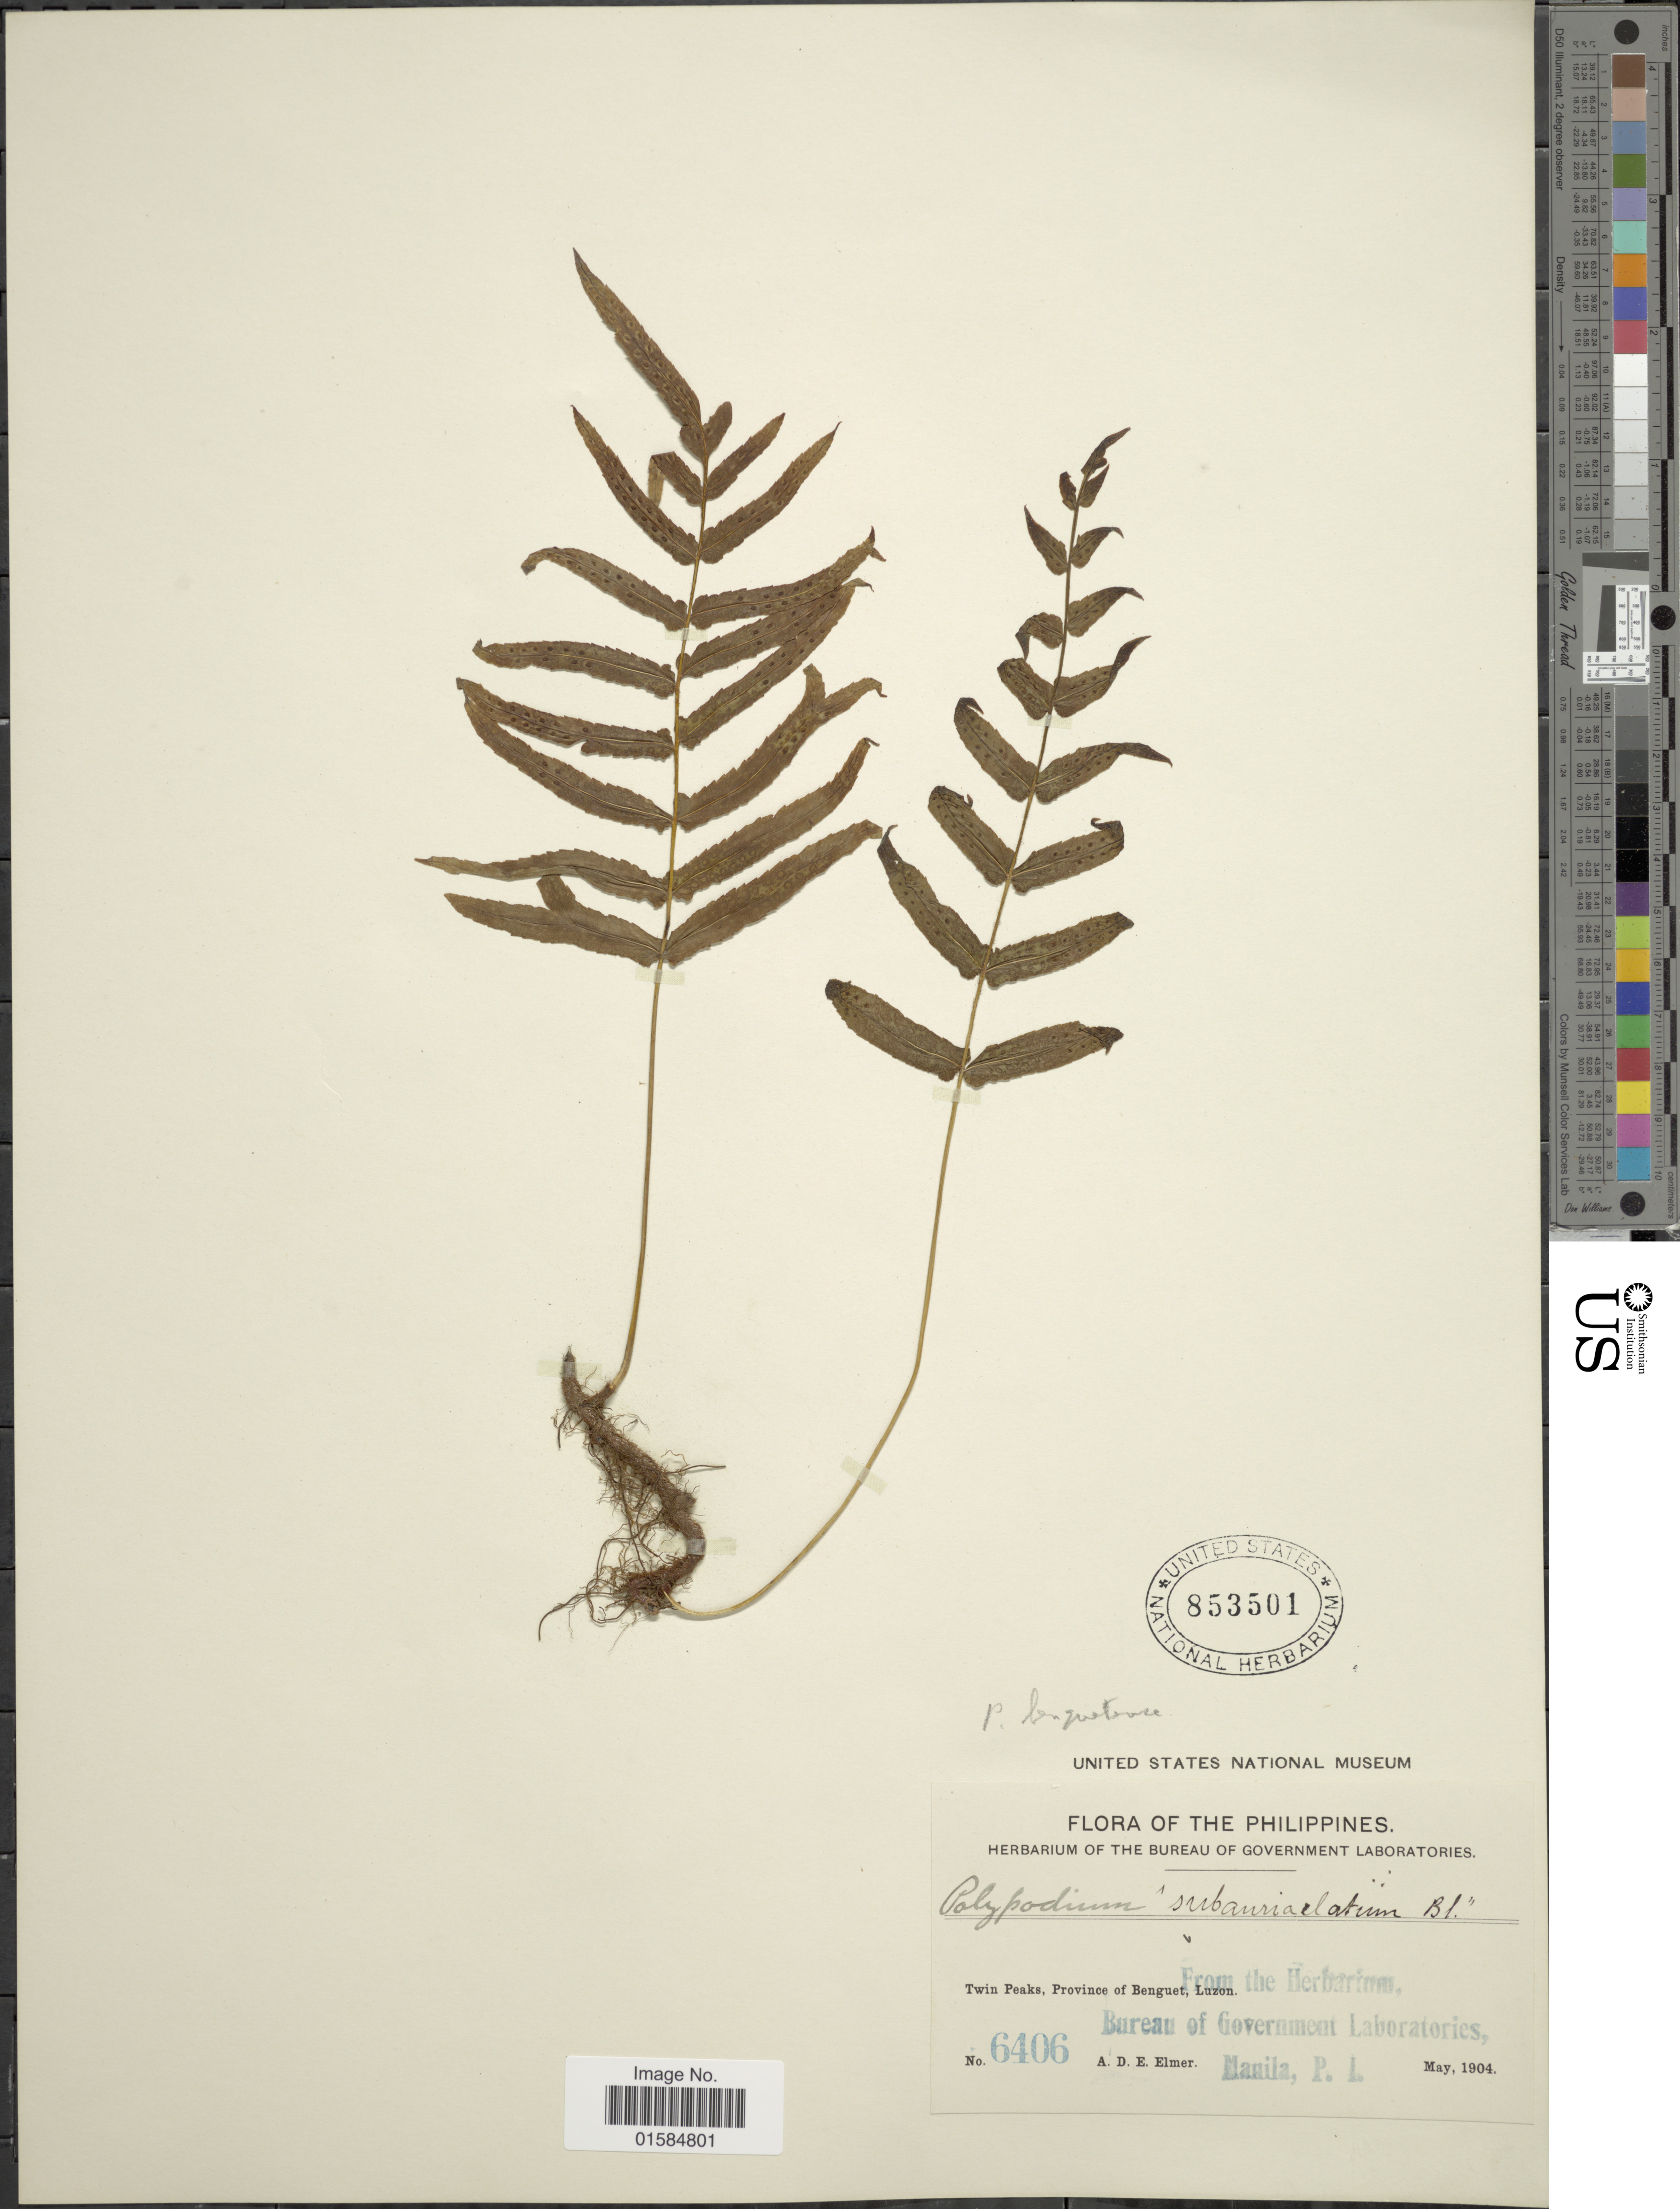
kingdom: Plantae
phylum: Tracheophyta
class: Polypodiopsida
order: Polypodiales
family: Polypodiaceae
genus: Goniophlebium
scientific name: Goniophlebium benguetense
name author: (Copel.) Copel.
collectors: A. D. E. Elmer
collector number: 6406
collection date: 1904-05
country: Philippines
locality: Twin Peaks, Province of Benguet, Luzon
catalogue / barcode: US 853501